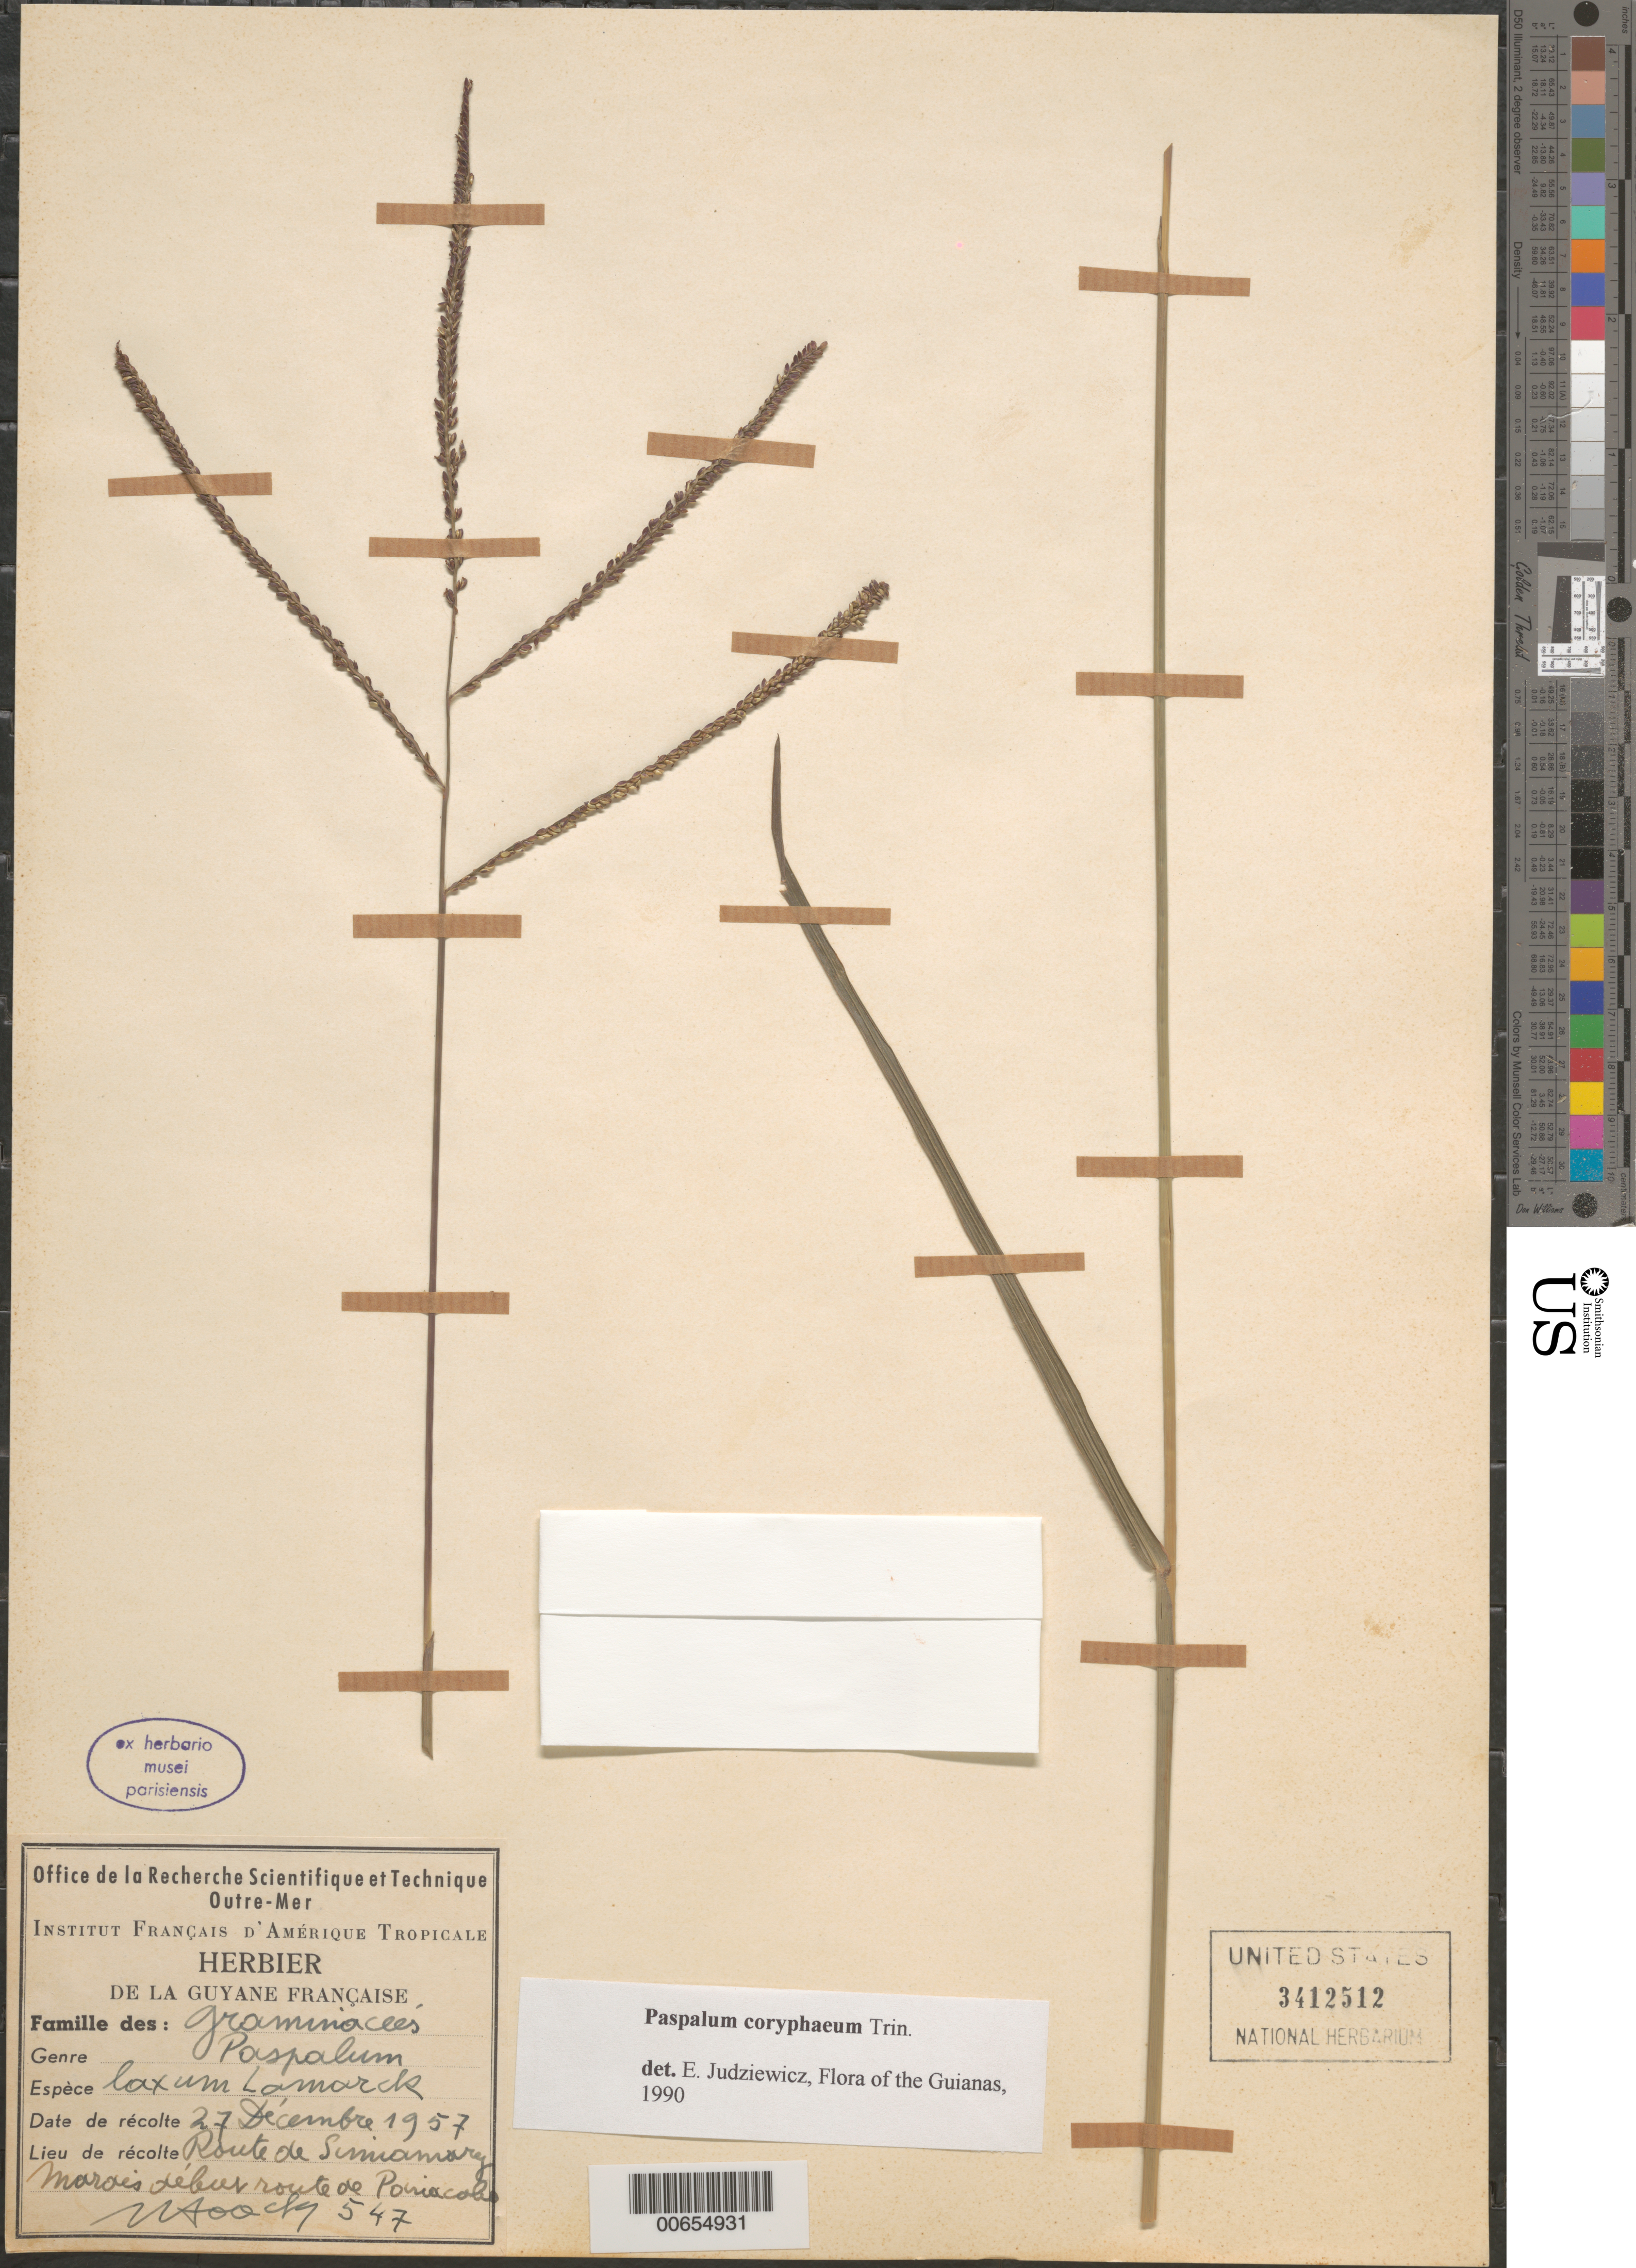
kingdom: Plantae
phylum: Tracheophyta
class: Liliopsida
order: Poales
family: Poaceae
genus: Paspalum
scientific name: Paspalum coryphaeum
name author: Trin.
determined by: Judziewicz, E. J.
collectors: J. Hoock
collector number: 547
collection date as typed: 27-Dec-57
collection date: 1957-12-27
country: French Guiana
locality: Route de Sinnamary, Pariacabo, début du chemin de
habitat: Marais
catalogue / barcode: US 3412512